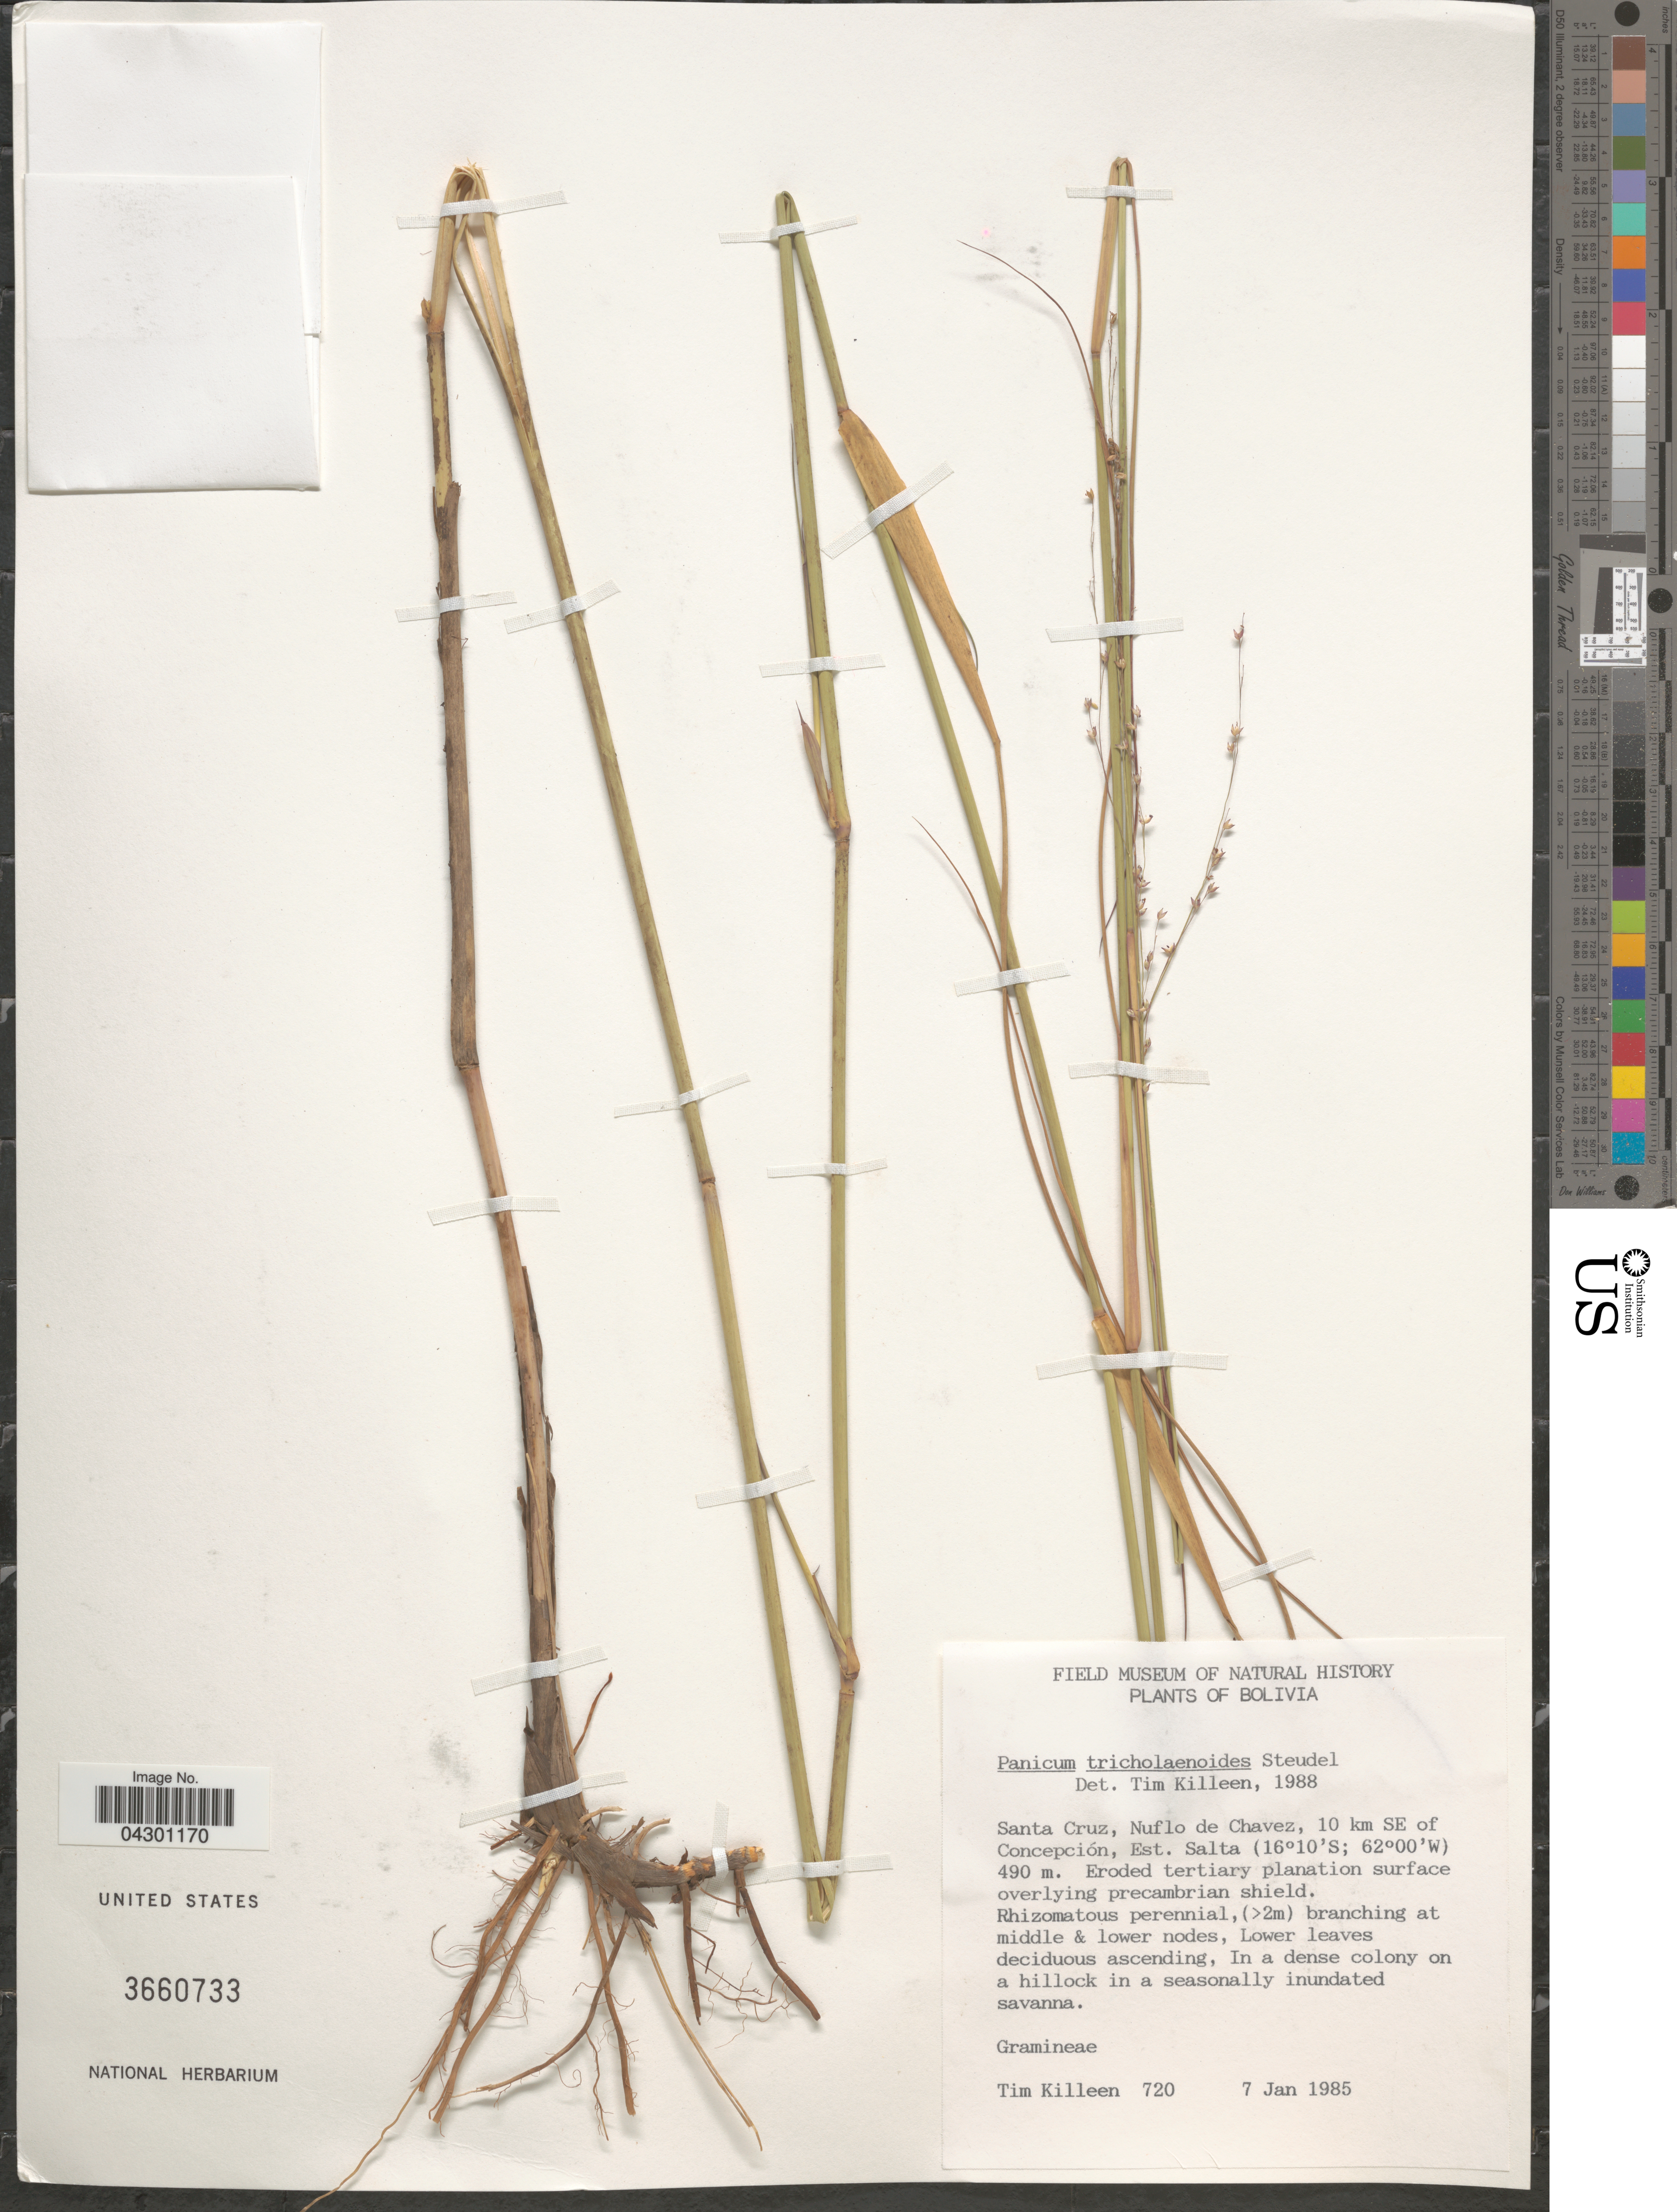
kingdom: Plantae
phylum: Tracheophyta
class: Liliopsida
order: Poales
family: Poaceae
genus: Panicum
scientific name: Panicum tricholaenoides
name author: Steud.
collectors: T. J. Killeen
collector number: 720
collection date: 1985-01-07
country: Bolivia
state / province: Santa Cruz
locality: Nuflo de Chaves, 10 km SE of Concepción, Est. Salta.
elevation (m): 490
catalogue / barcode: US 3660733